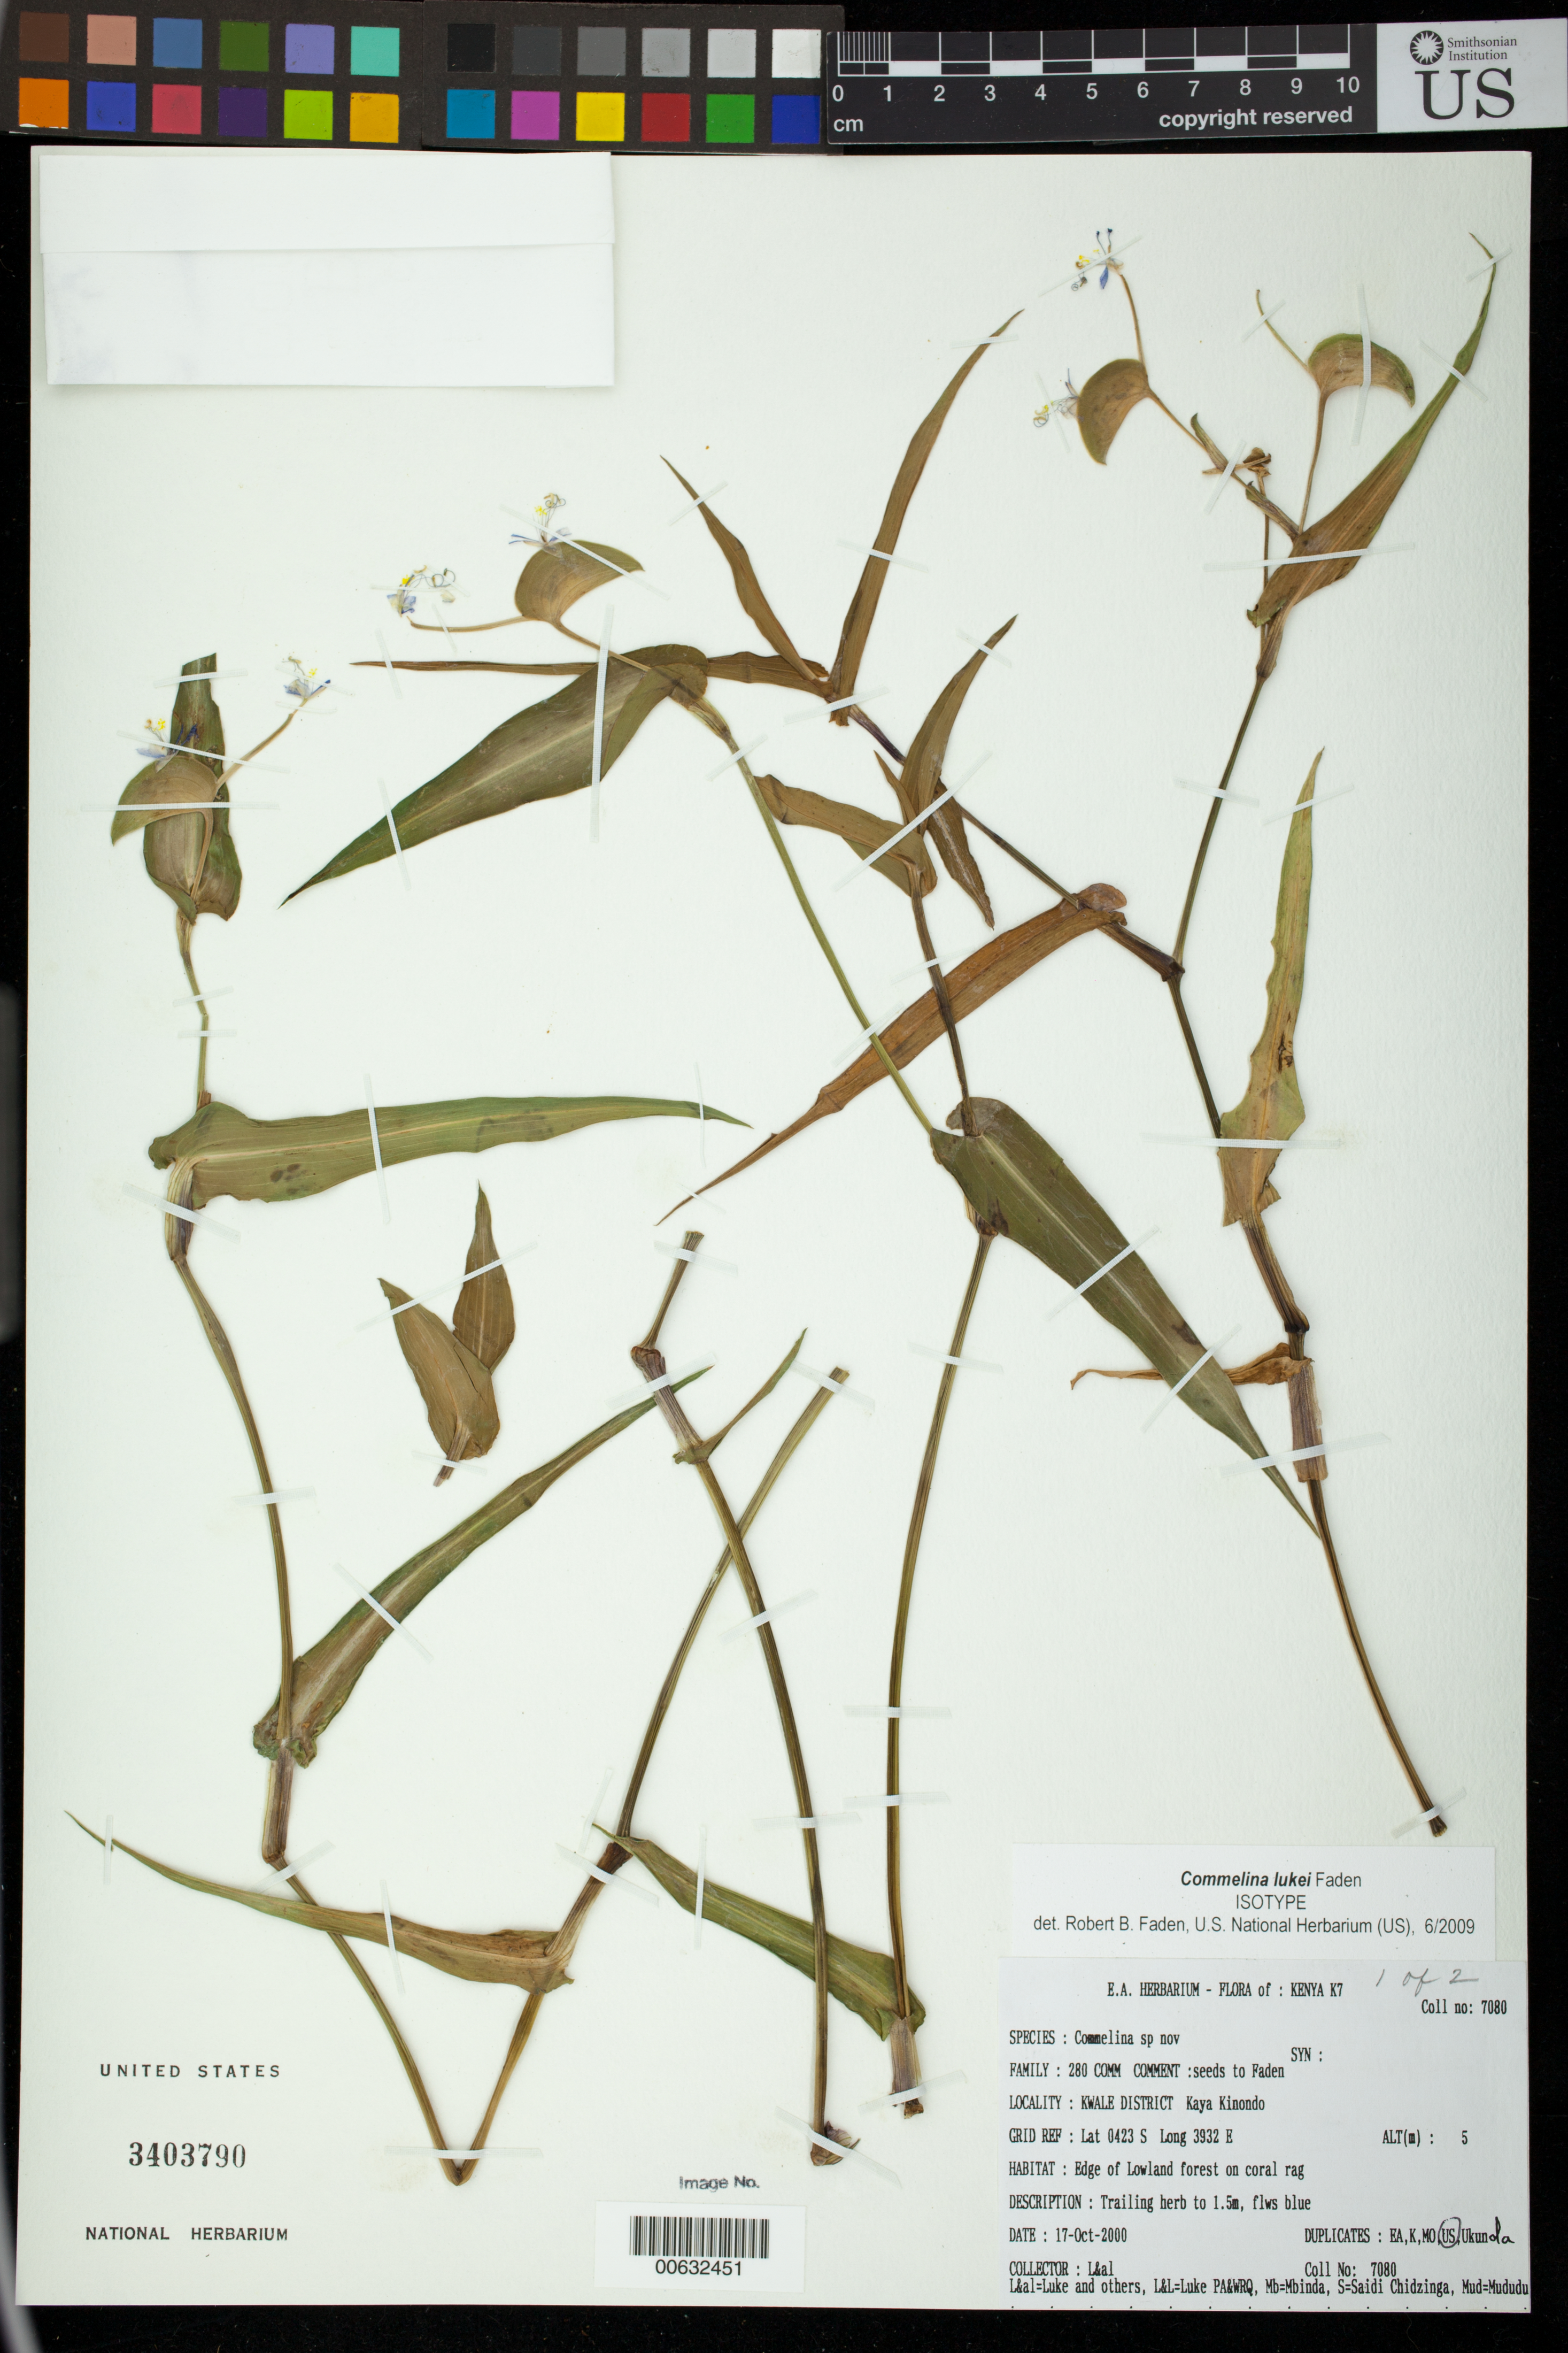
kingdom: Plantae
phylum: Tracheophyta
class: Liliopsida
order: Commelinales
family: Commelinaceae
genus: Commelina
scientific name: Commelina lukei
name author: Faden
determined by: Faden, Robert B., (US), Smithsonian Institution - National Museum of Natural History (UNITED STATES)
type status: Isotype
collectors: Q. Luke & et al.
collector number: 7080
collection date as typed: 17 Oct 2000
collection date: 2000-10-17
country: Kenya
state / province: Kwale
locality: Kwale district, Kaya Kinondo.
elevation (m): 5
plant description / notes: USNH 3403790 and 3403791 are annotated as "1 of 2" and "2 of 2", respectively, but 3403791 is explicitly annotated & cited as holotype and 3403790 is explicitly annotated & cited as isotype.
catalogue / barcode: US 3403790